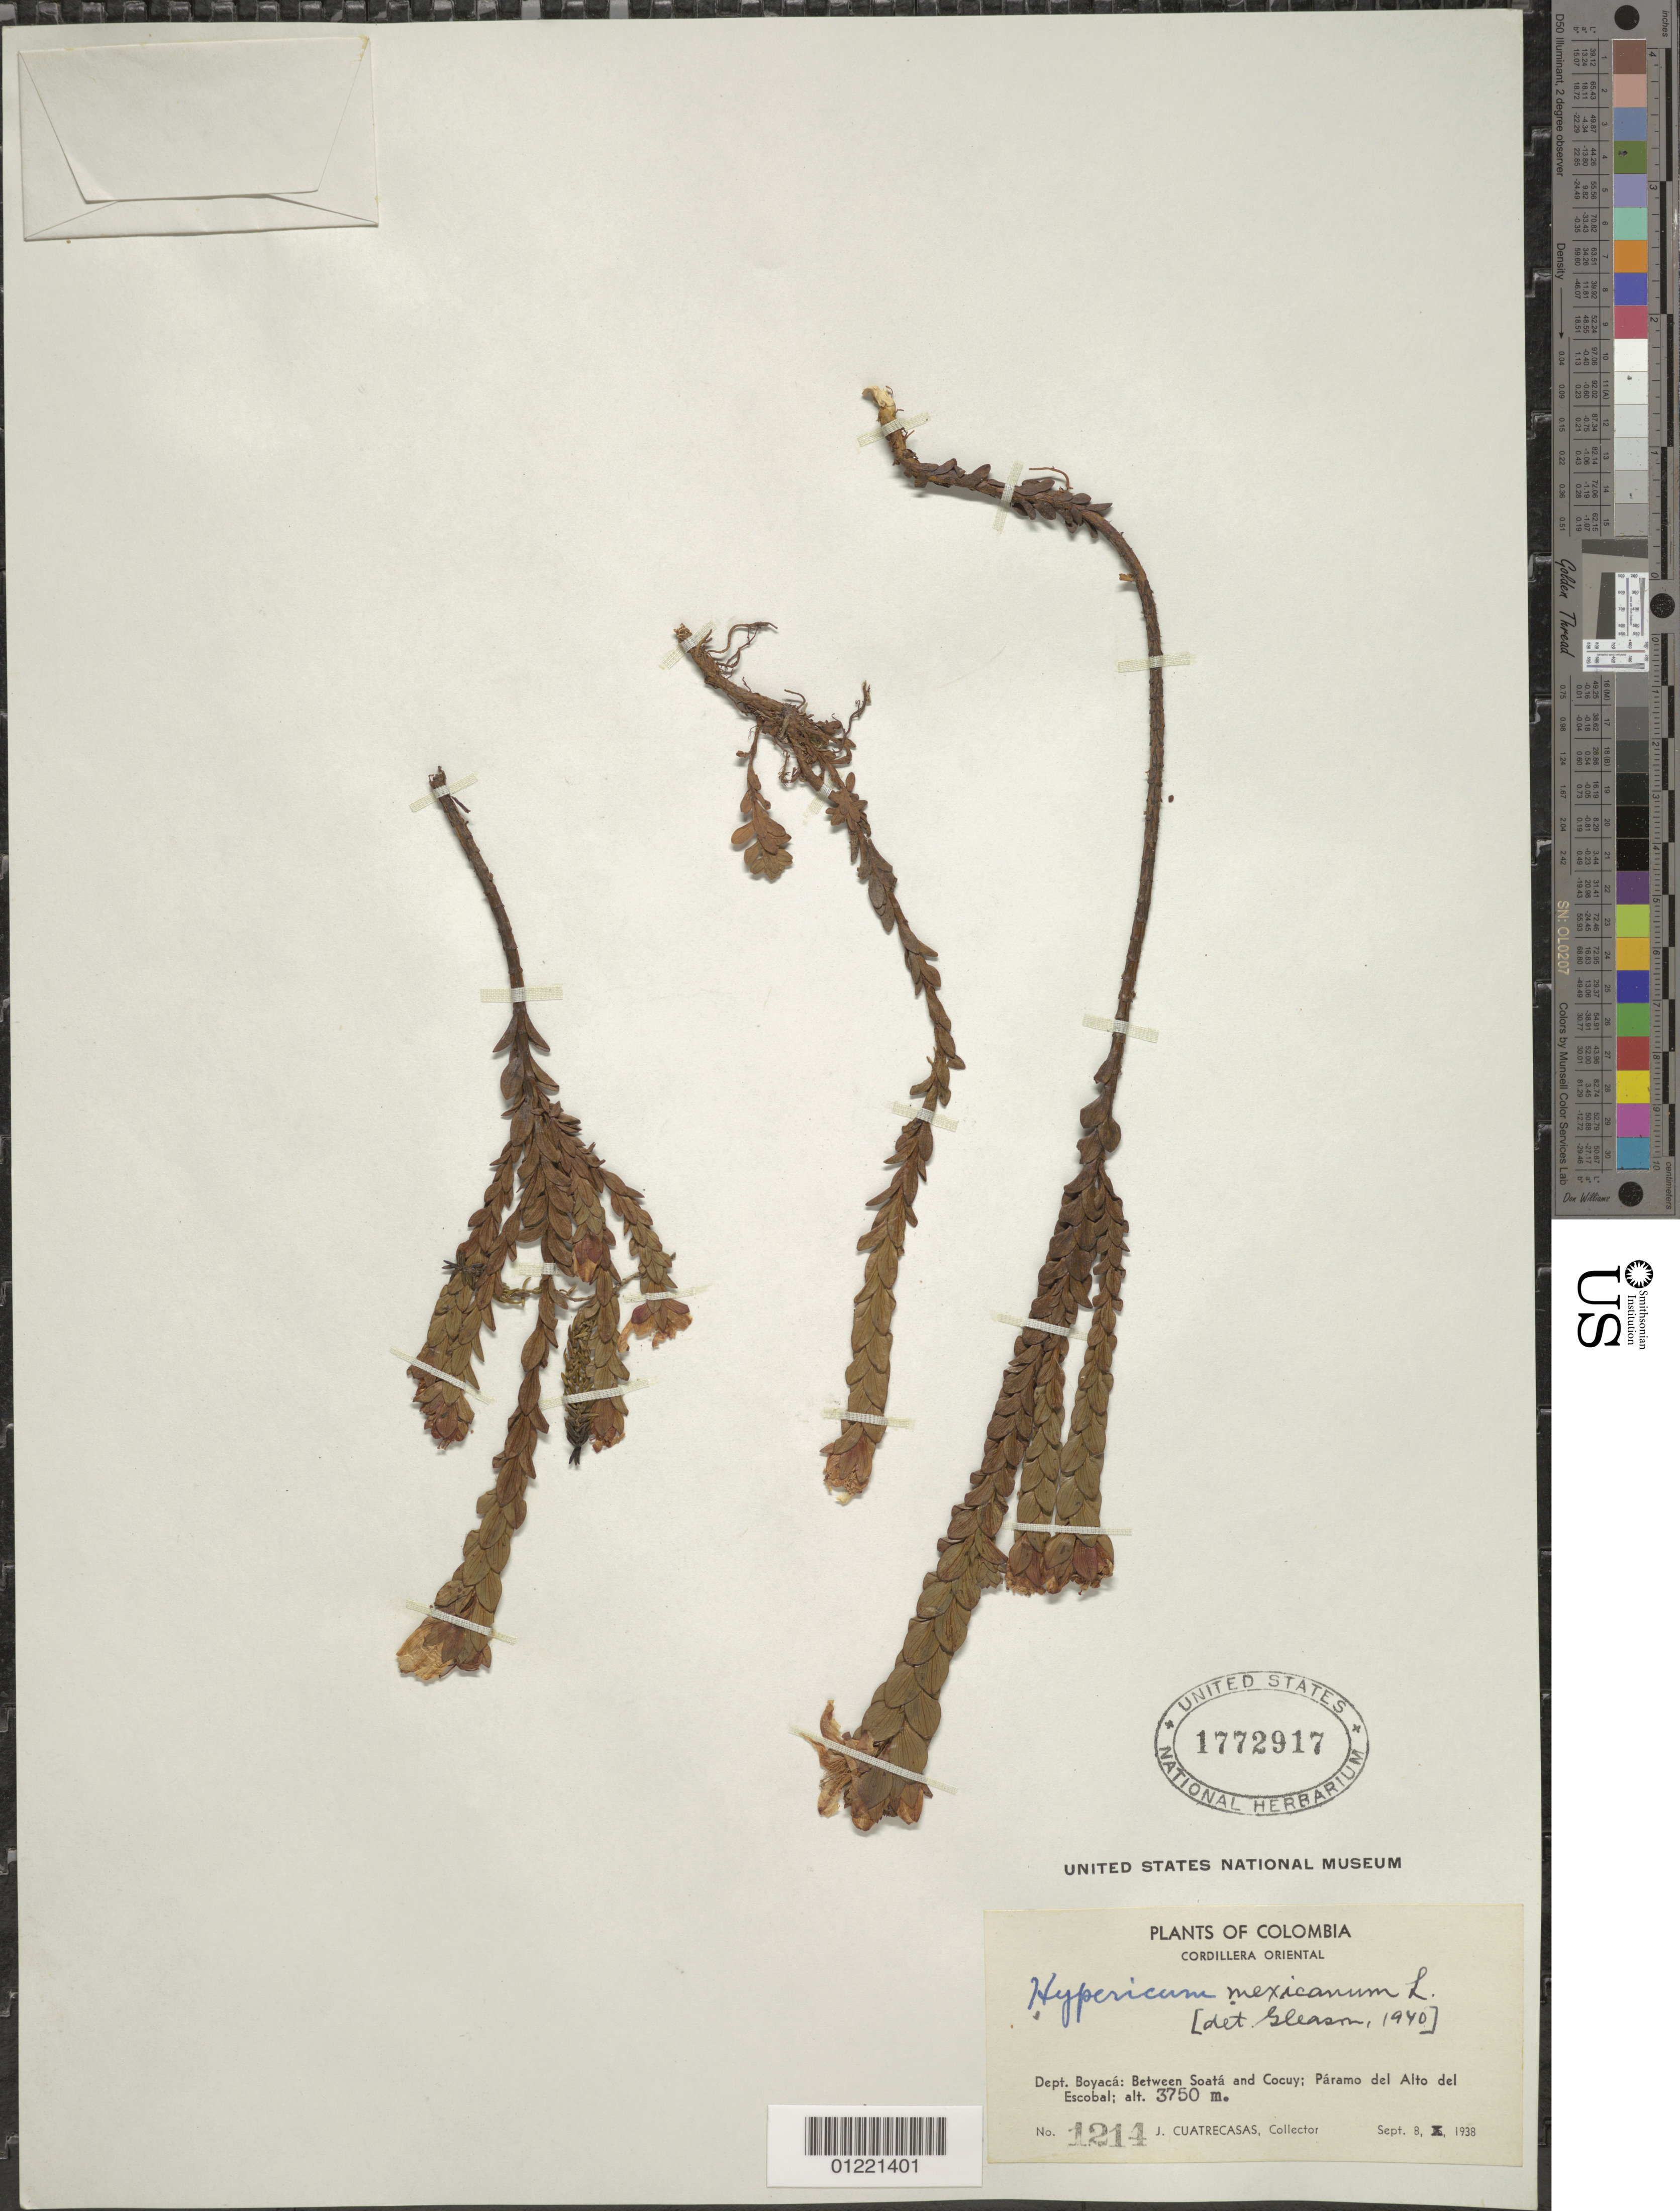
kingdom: Plantae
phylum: Tracheophyta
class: Magnoliopsida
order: Malpighiales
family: Hypericaceae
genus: Hypericum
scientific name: Hypericum mexicanum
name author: L.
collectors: J. Cuatrecasas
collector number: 1214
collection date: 1938-09-08/1938-09-15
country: Colombia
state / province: Boyacá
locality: Between Soatá and Cocuy; Páramo del Alto del Escobal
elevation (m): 3750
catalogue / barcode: US 1772917